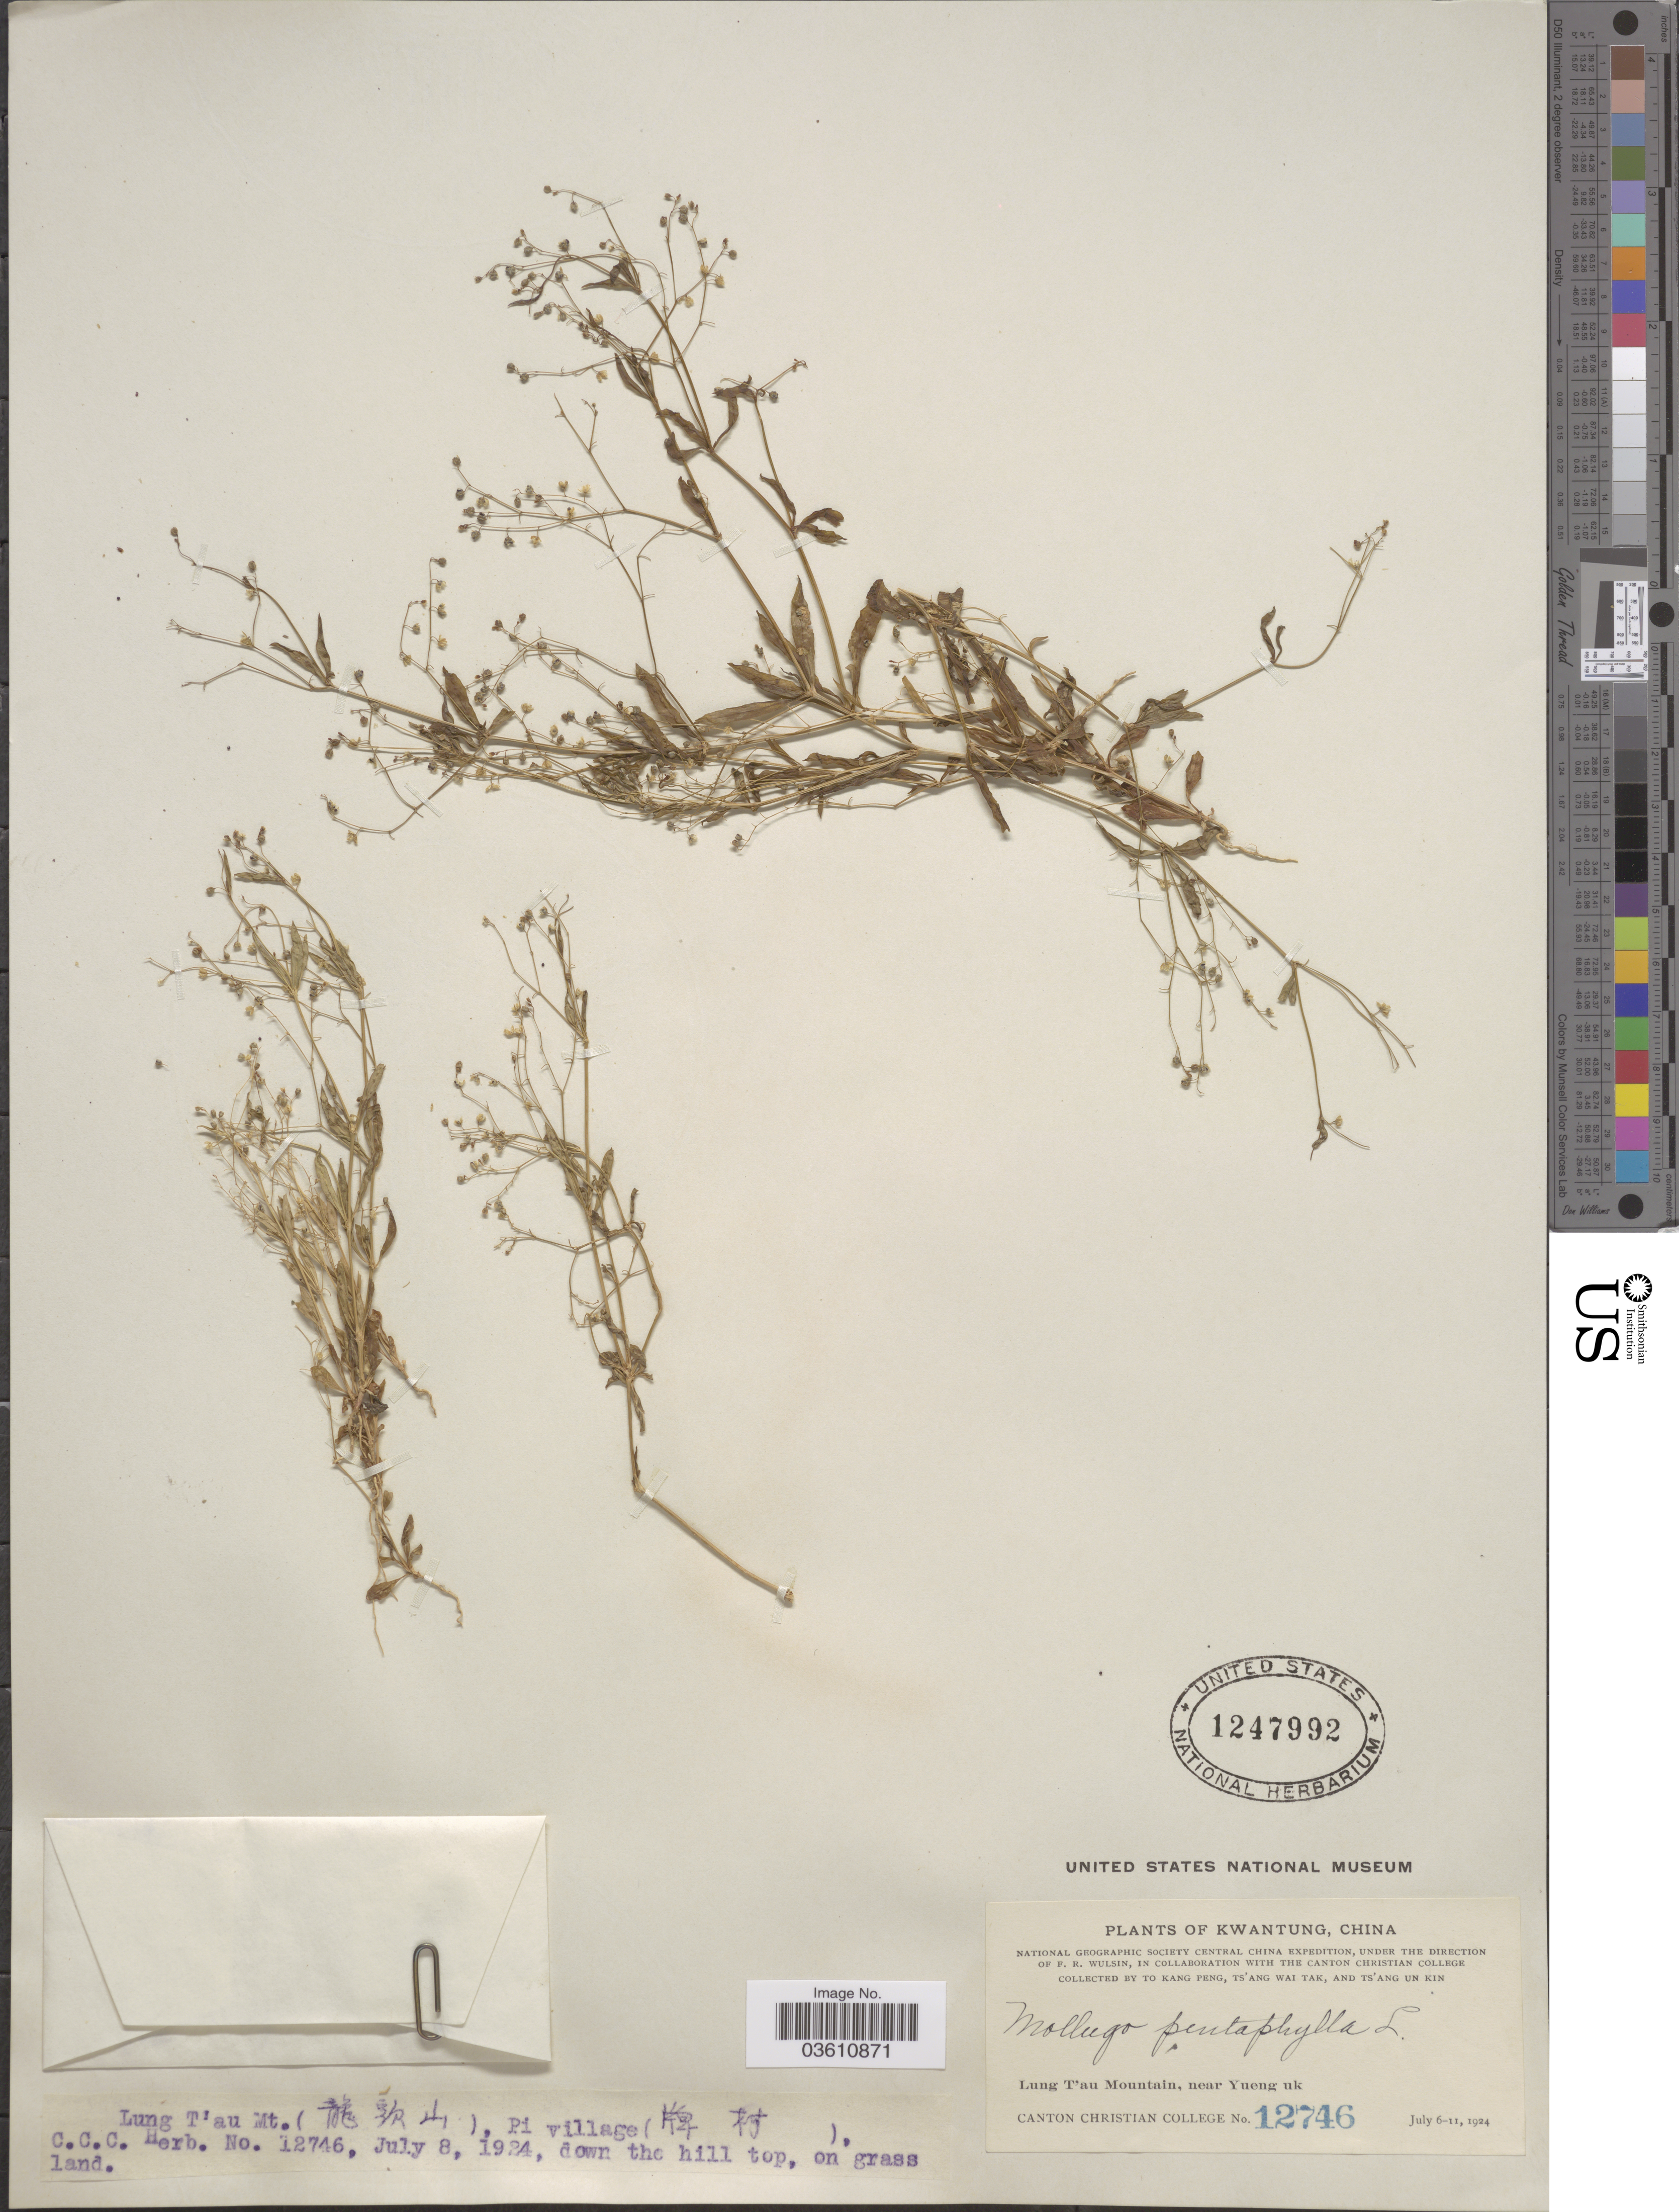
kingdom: Plantae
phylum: Tracheophyta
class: Magnoliopsida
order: Caryophyllales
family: Molluginaceae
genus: Trigastrotheca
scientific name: Trigastrotheca pentaphylla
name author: (L.) Thulin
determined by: Strong, Mark T., (BOT), Smithsonian Institution - National Museum of Natural History (UNITED STATES)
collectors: Kang Peng To, W. T. Tsang & Ts' Ang Un Kin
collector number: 12746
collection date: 1924-07-08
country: China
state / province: Guangdong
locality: Kwantung. Lung T'au Mountain, near Yueng uk. Pi village (X).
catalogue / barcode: US 1247992